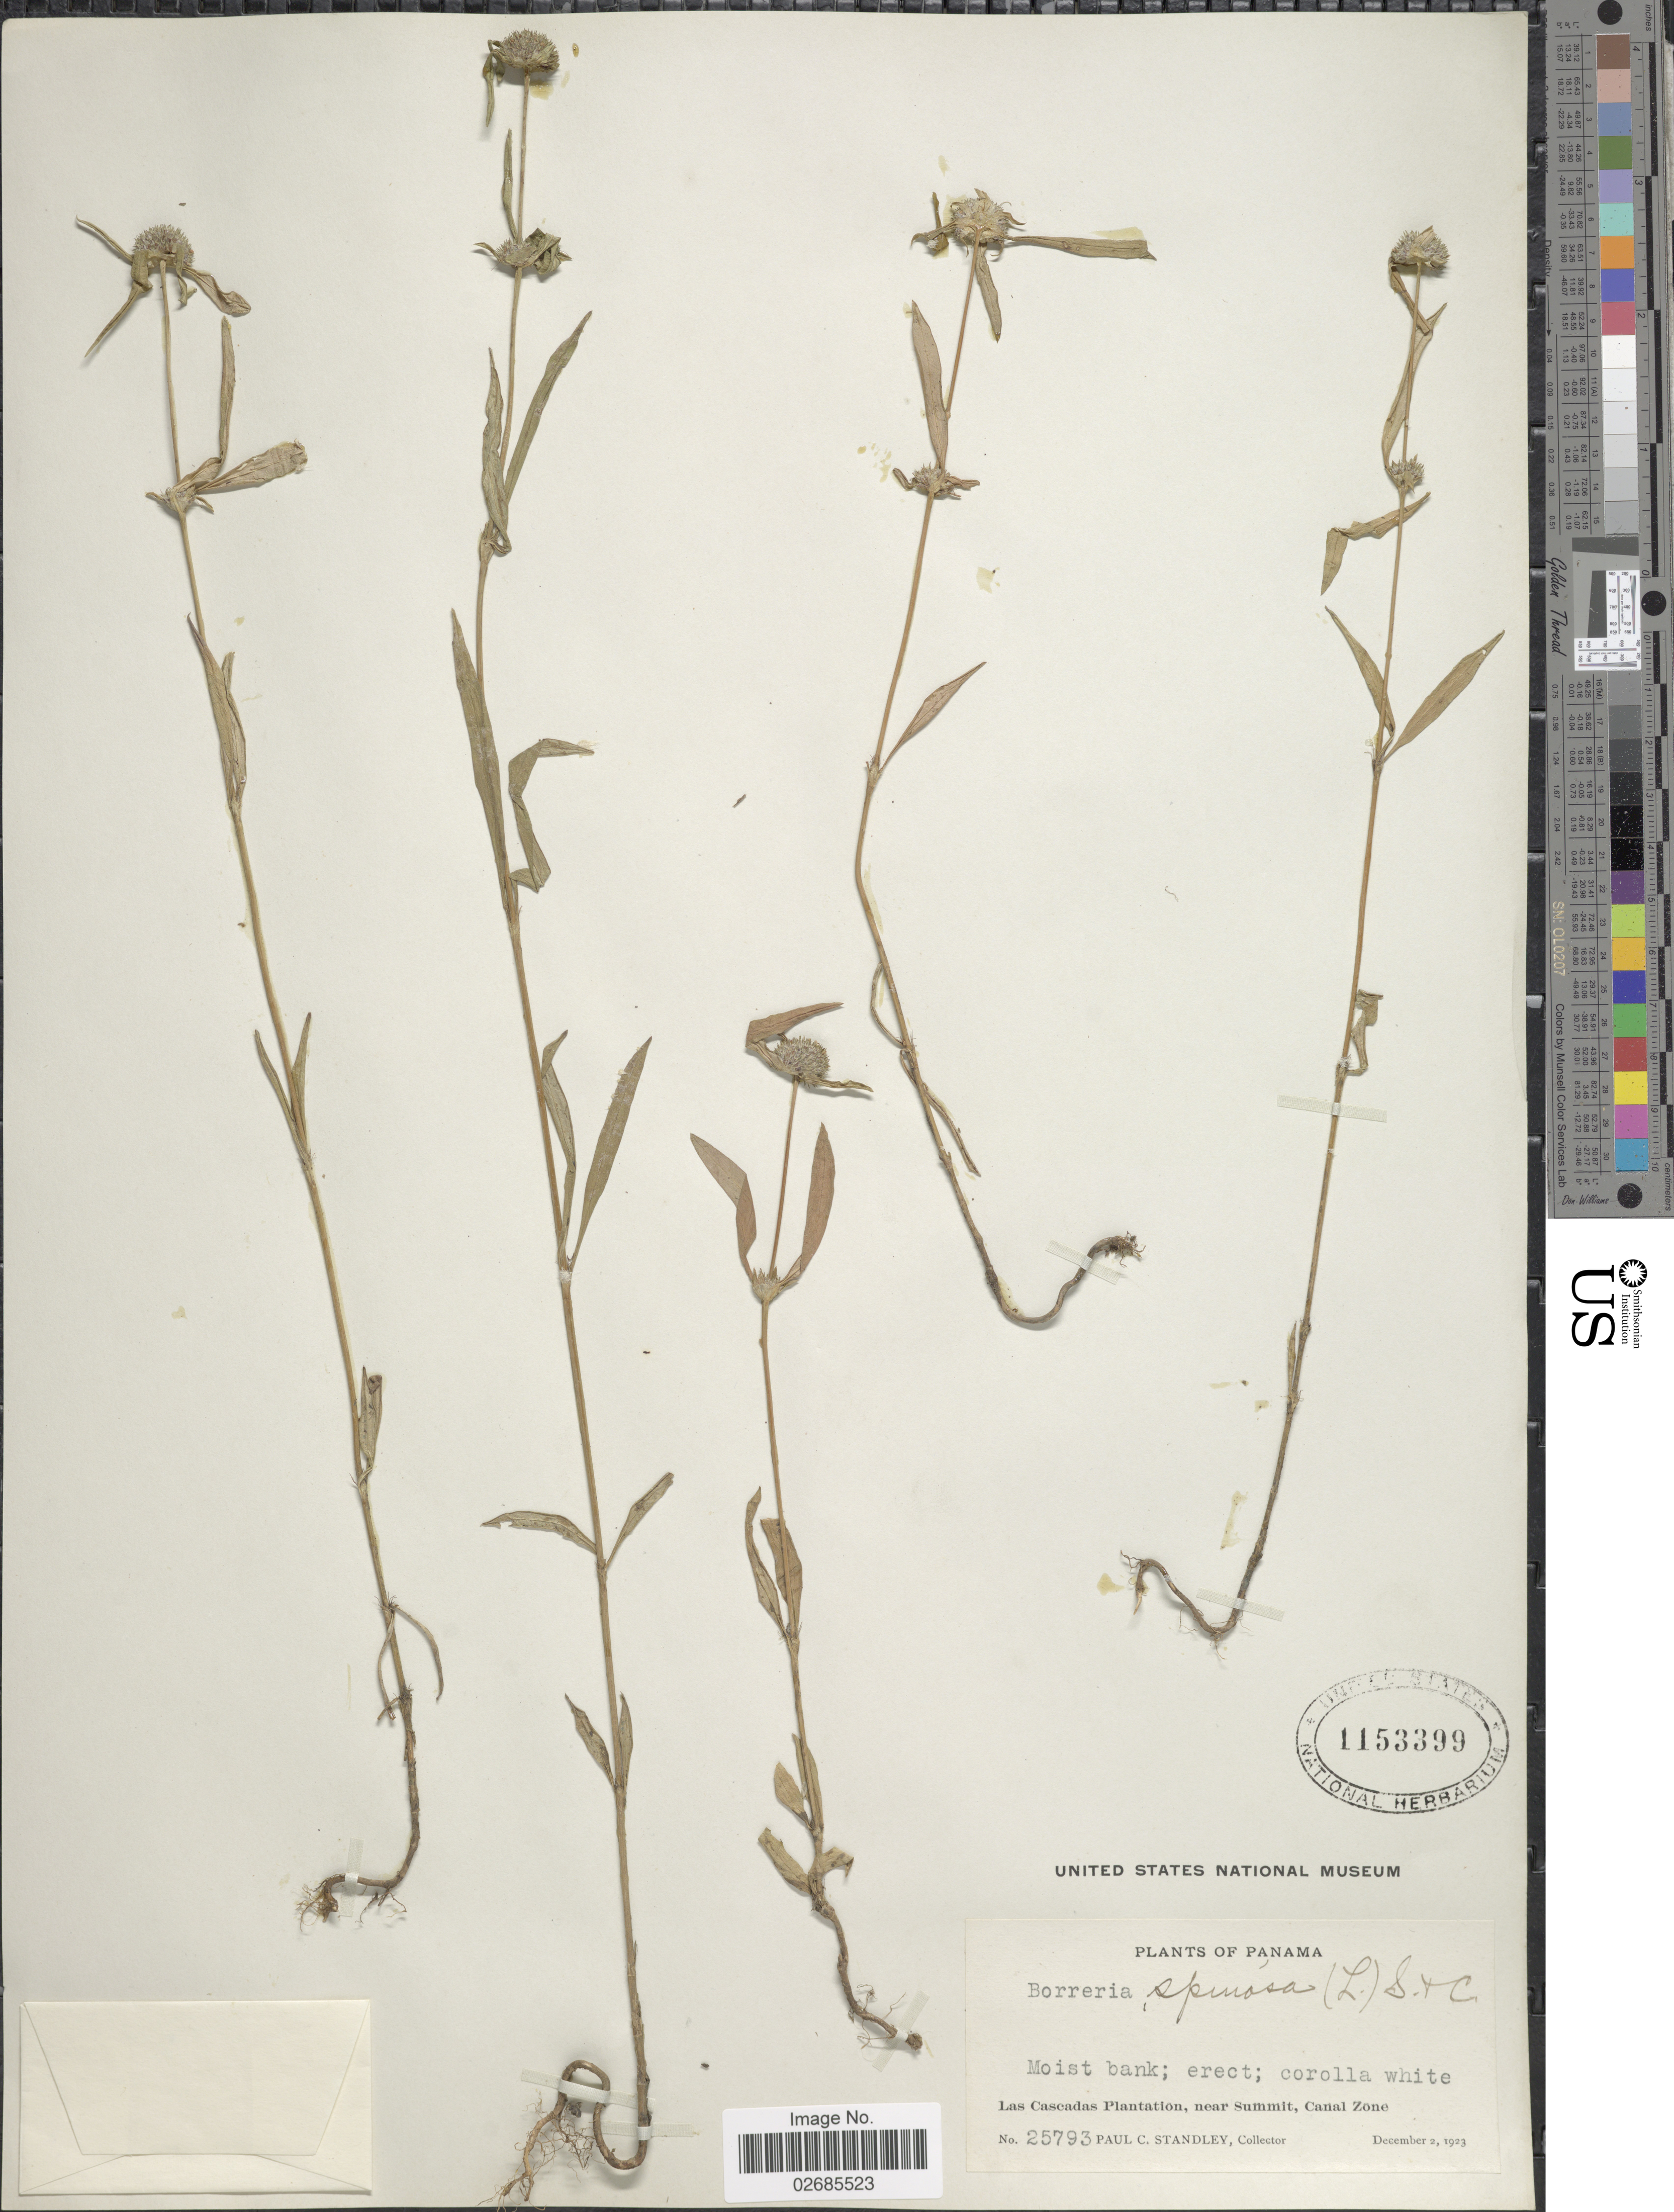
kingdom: Plantae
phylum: Tracheophyta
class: Magnoliopsida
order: Gentianales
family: Rubiaceae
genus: Borreria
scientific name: Borreria densiflora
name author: DC.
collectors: P. C. Standley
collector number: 25793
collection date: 1923-12-02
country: Panama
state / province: Colón / Panamá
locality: Moist bank; Las Cascadas Plantation, near summit, Canal Zone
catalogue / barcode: US 1153399